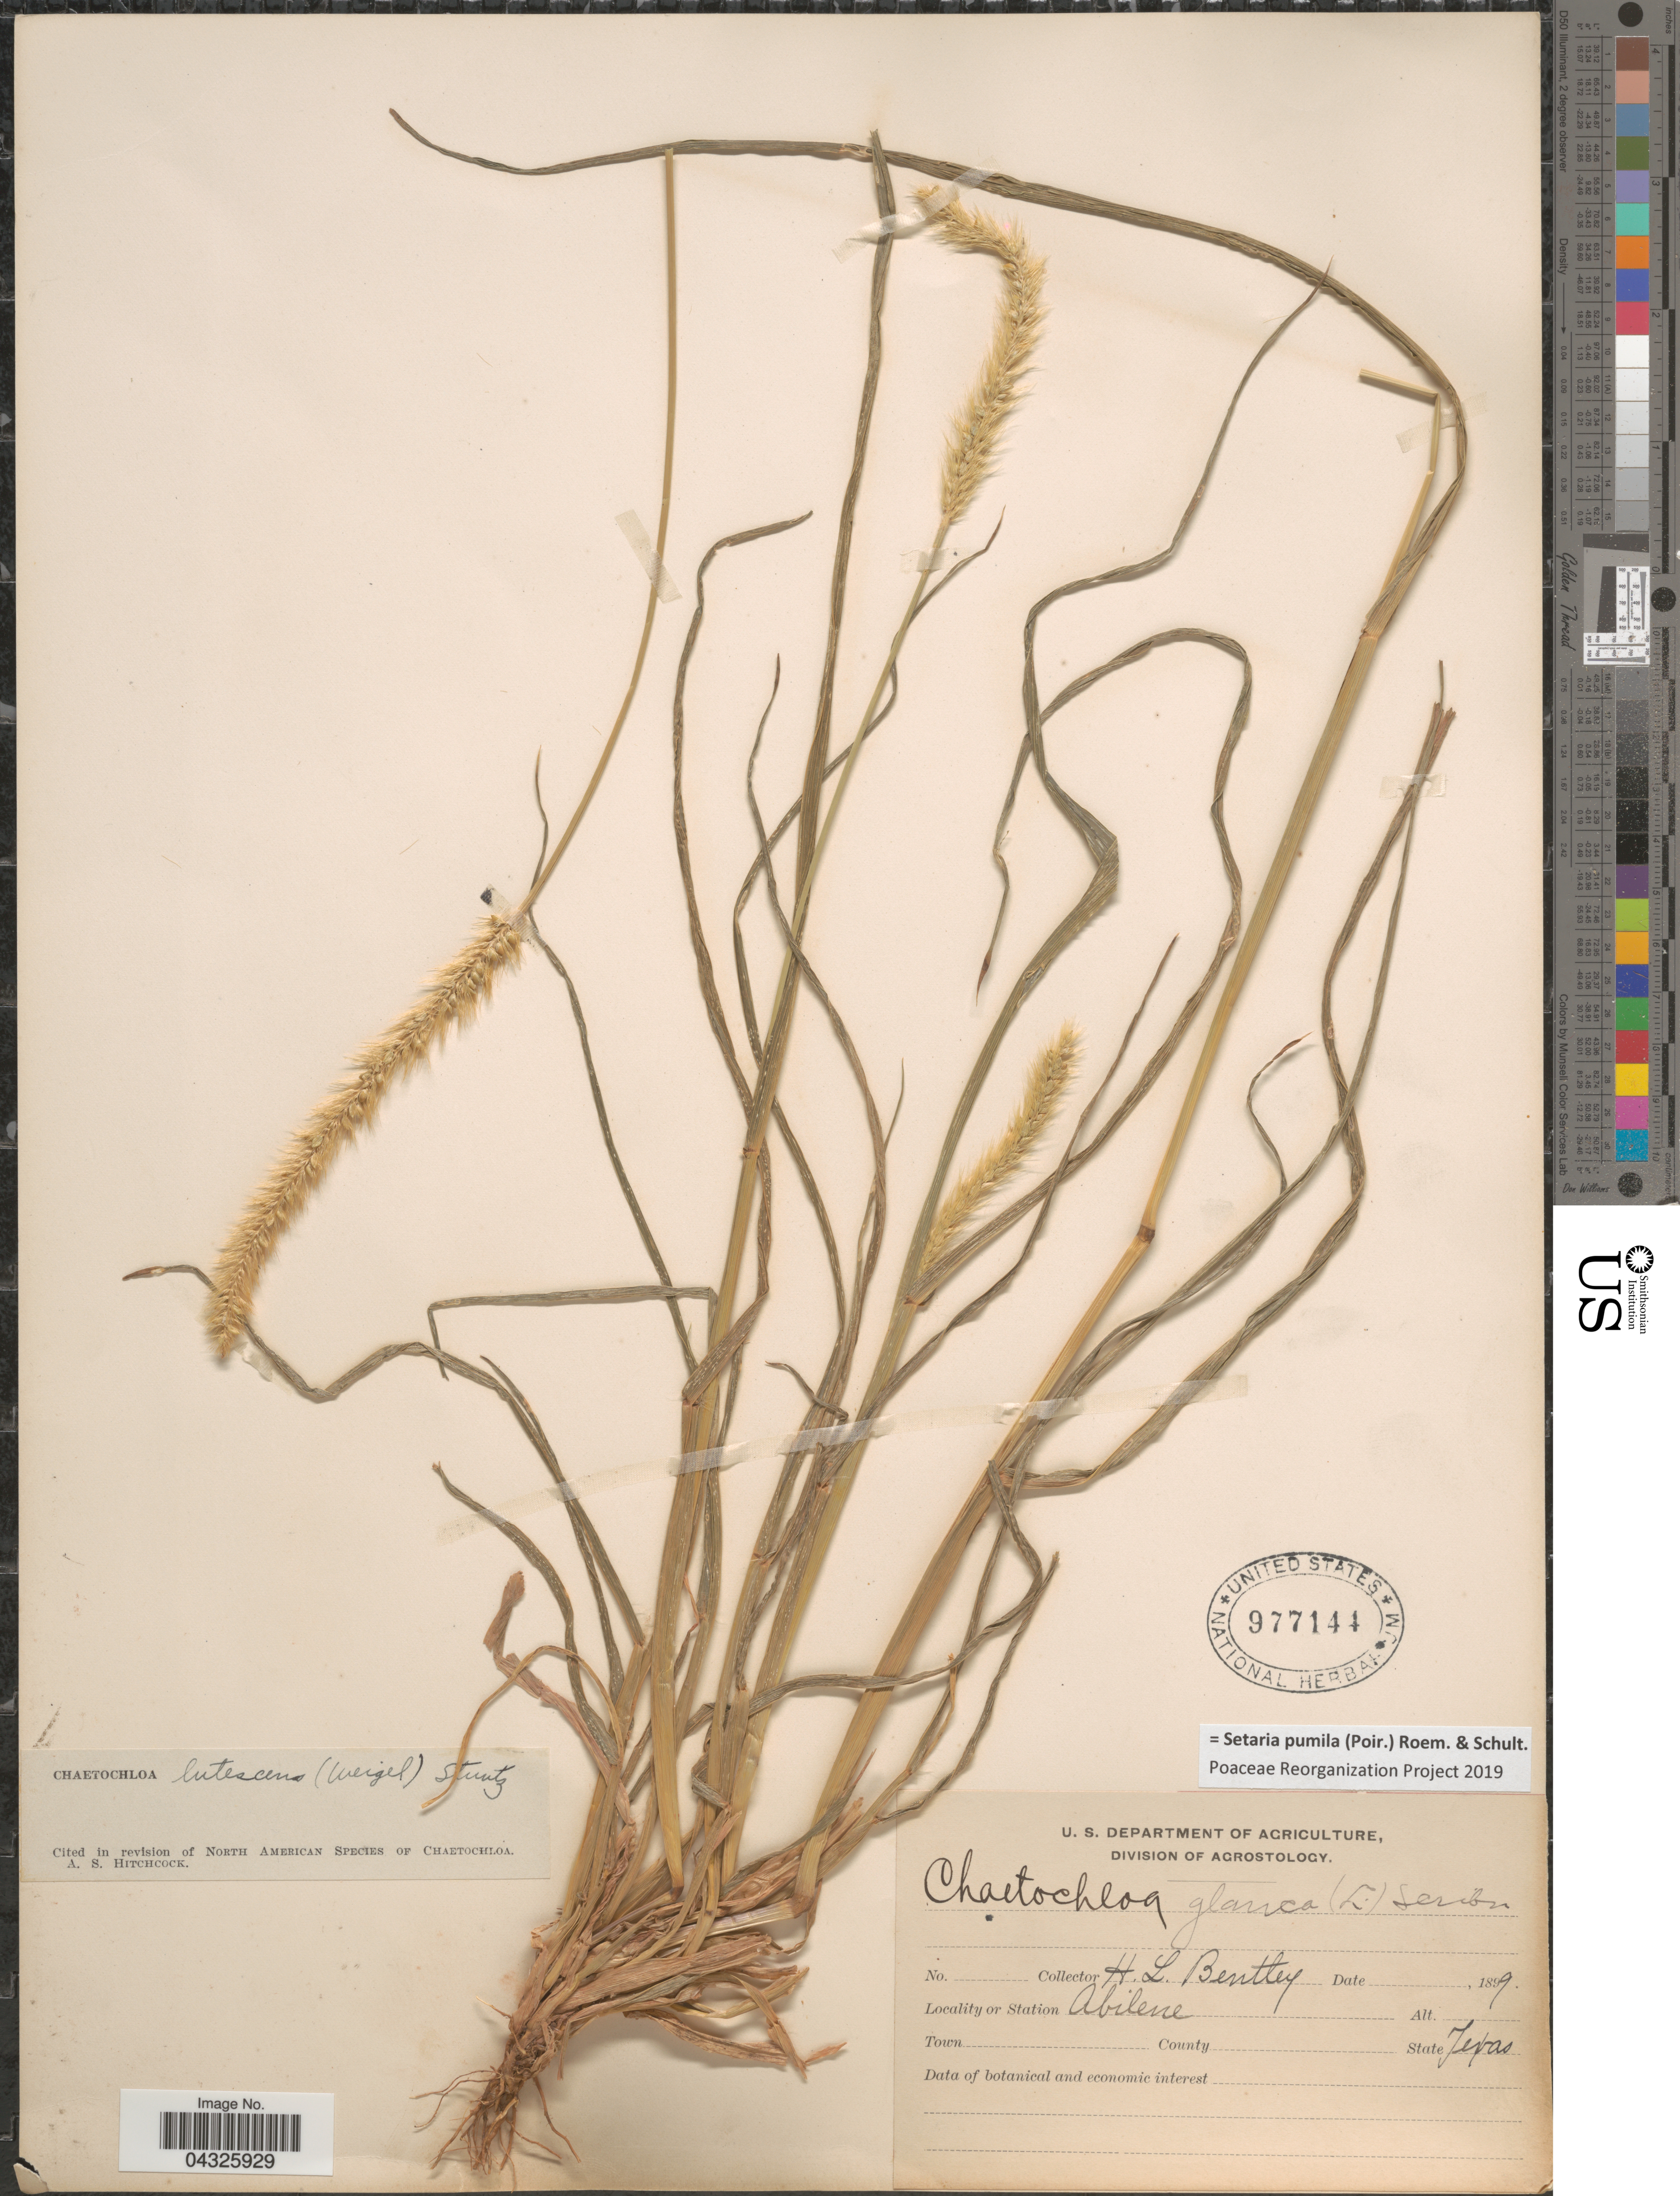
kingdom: Plantae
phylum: Tracheophyta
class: Liliopsida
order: Poales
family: Poaceae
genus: Setaria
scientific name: Setaria pumila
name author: (Poir.) Roem. & Schult.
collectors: H. Bentley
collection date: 1899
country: United States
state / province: Texas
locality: Station Abilene.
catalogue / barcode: US 977144